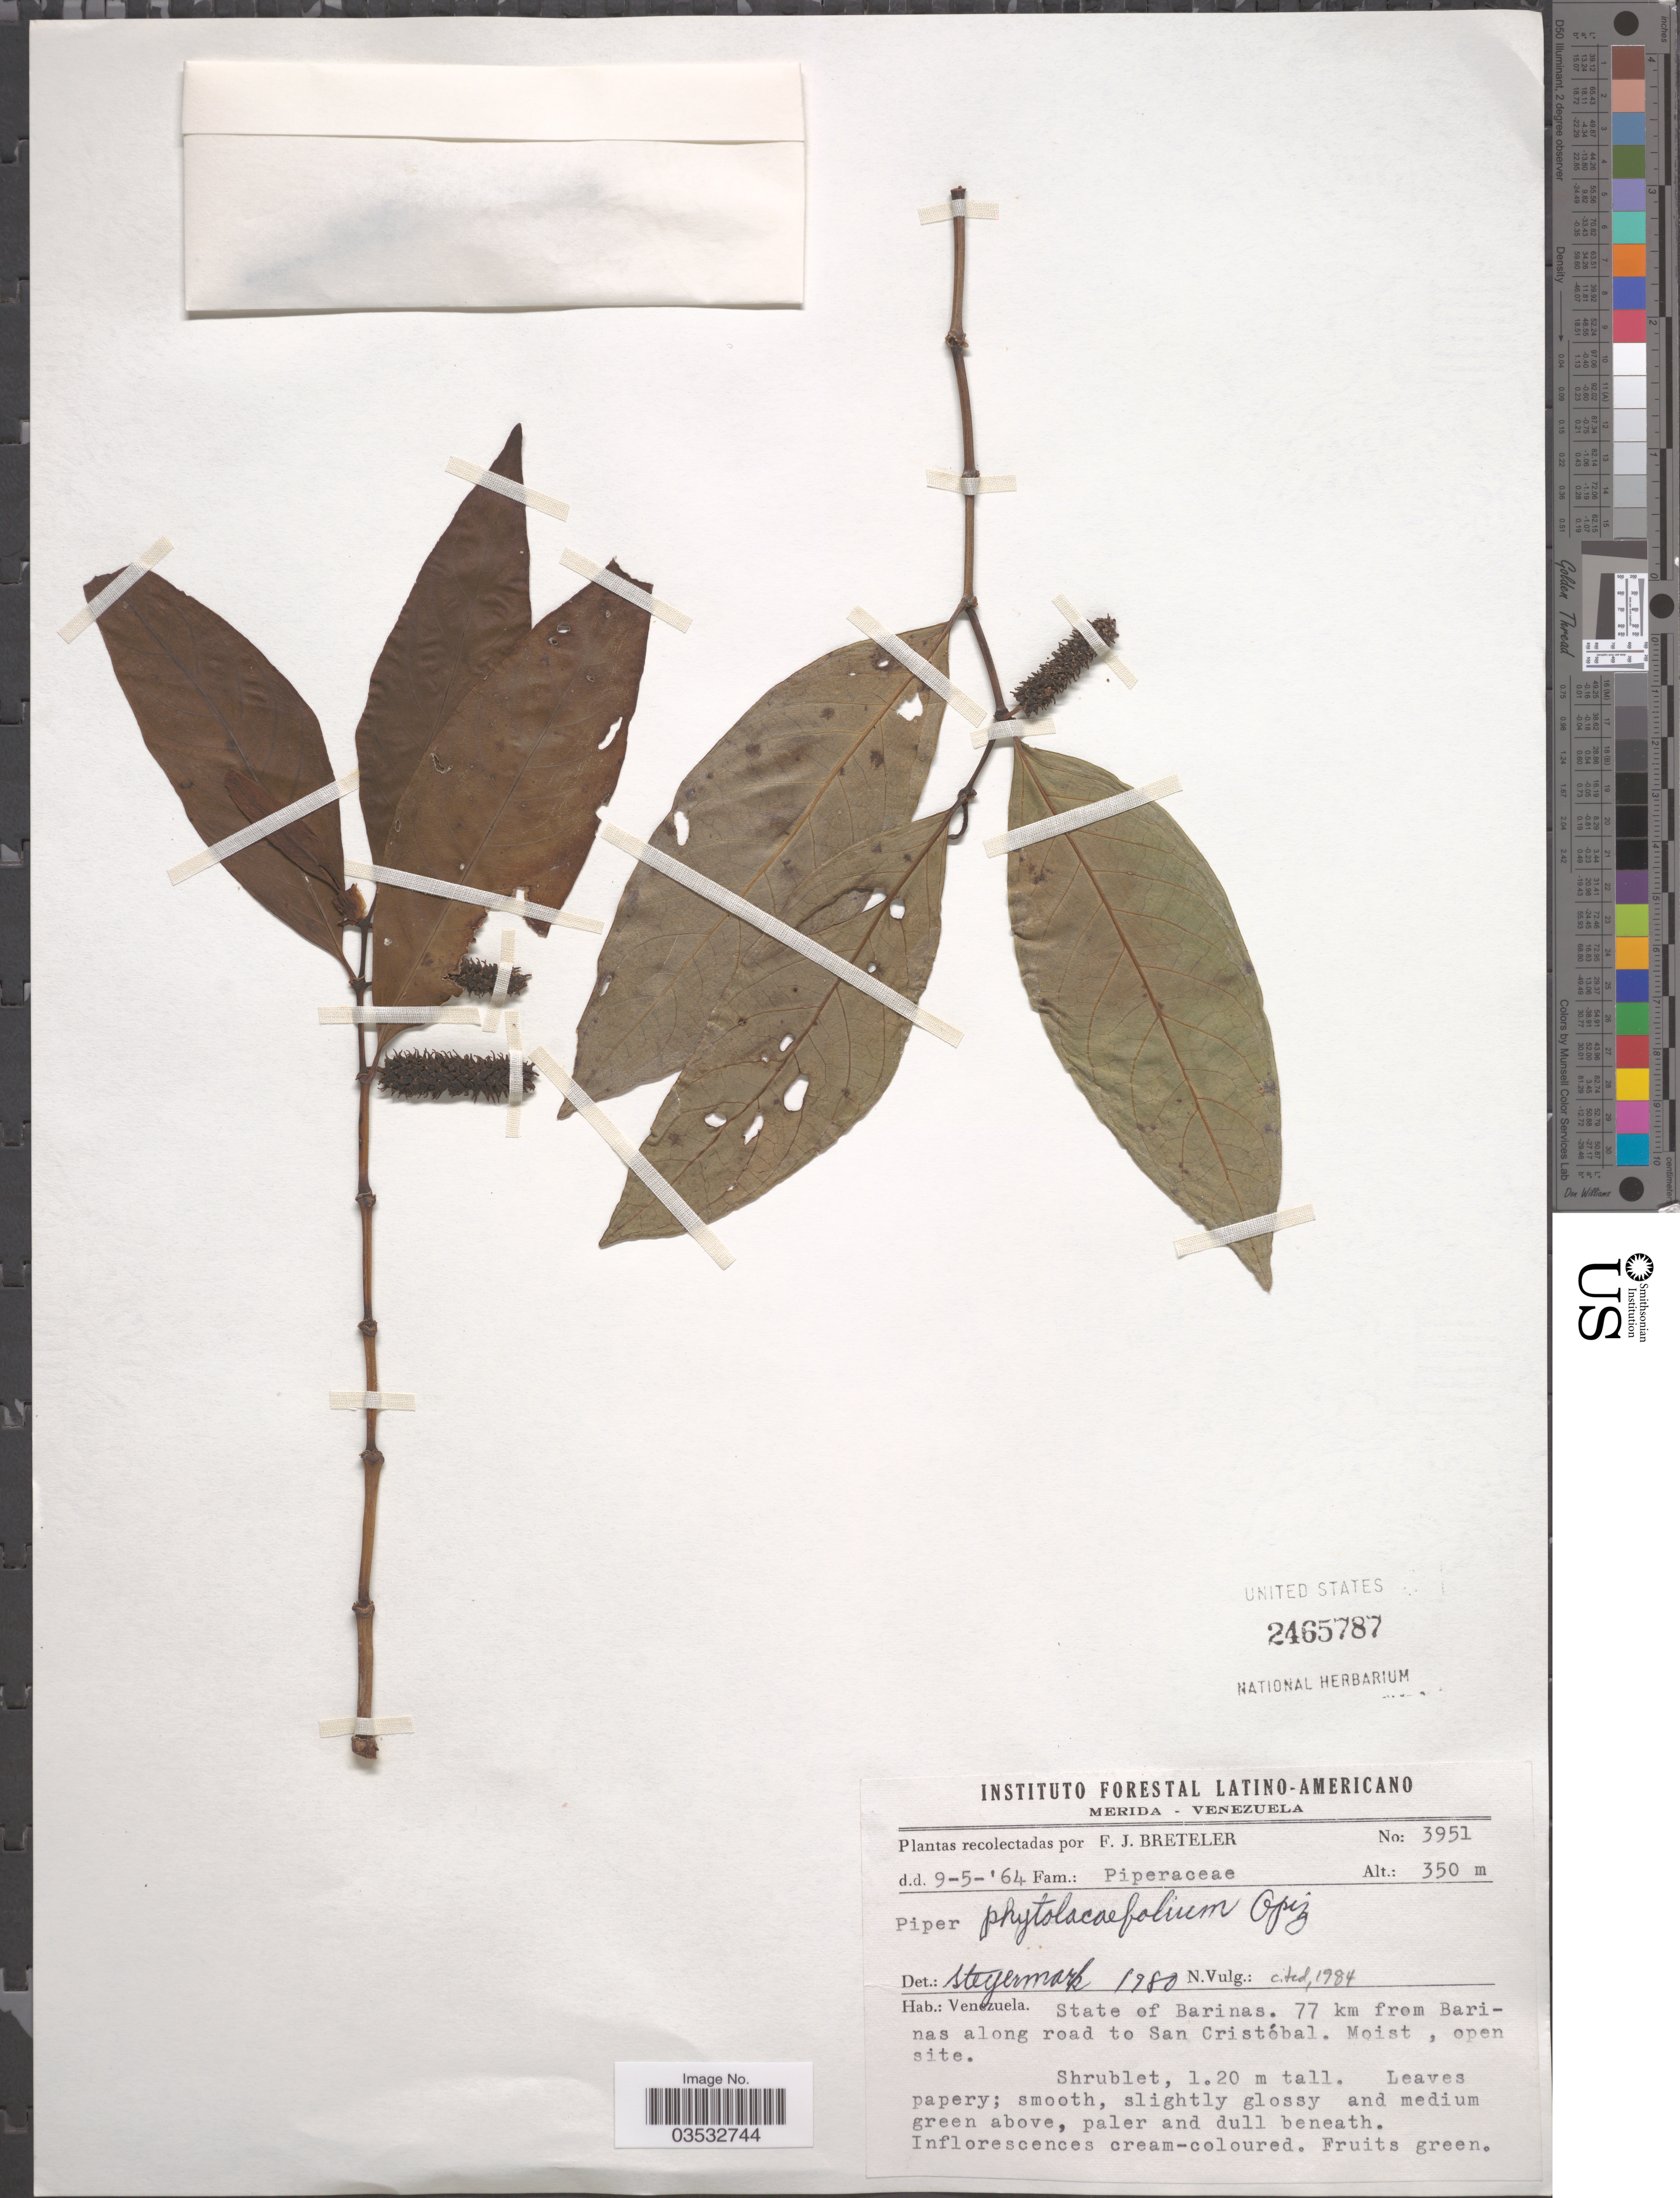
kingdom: Plantae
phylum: Tracheophyta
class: Magnoliopsida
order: Piperales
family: Piperaceae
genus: Piper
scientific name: Piper phytolaccifolium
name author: Opiz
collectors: F. J. Breteler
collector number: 3951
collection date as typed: Transcribed d/m/y: 9/5/64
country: Venezuela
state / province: Barinas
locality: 77 km from Barinas along road to San Cristóbal.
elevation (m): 350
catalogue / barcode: US 2465787